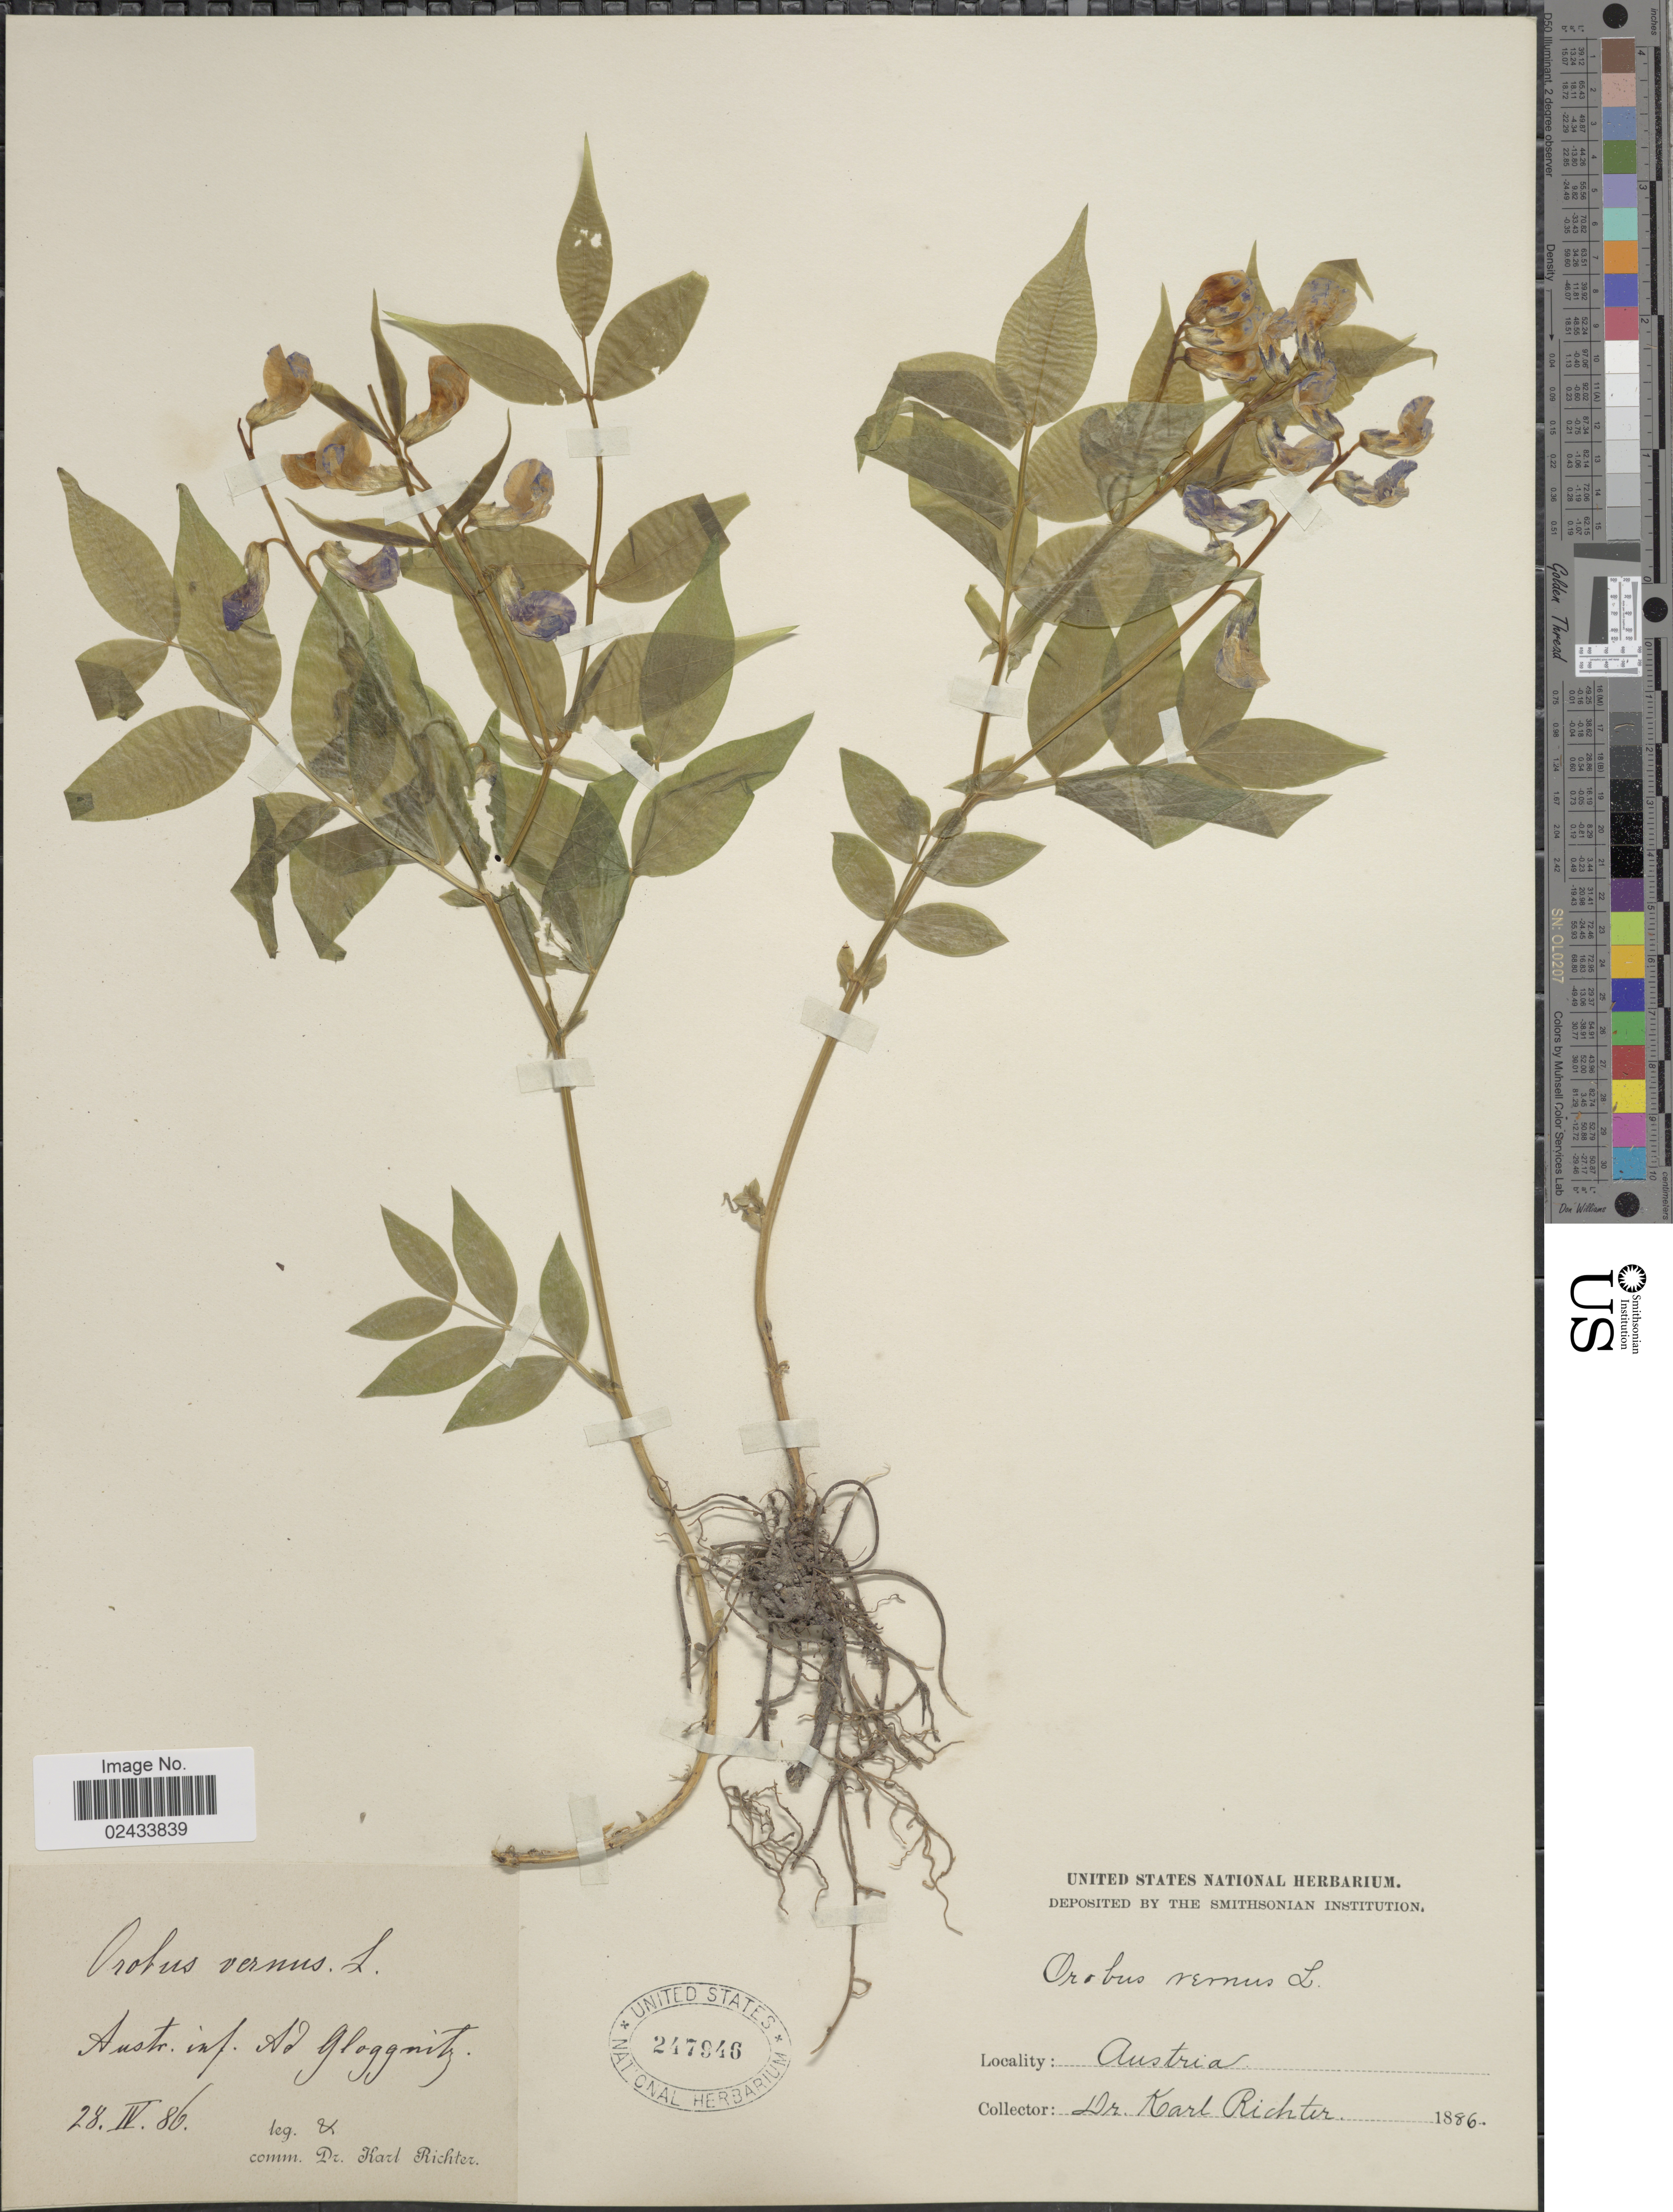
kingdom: Plantae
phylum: Tracheophyta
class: Magnoliopsida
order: Fabales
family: Fabaceae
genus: Lathyrus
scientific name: Lathyrus vernus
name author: (L.) Bernh.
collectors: K. Richter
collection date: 1886-04-28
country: Austria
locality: Austr. inf. ad Gloggnitz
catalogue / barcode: US 247946